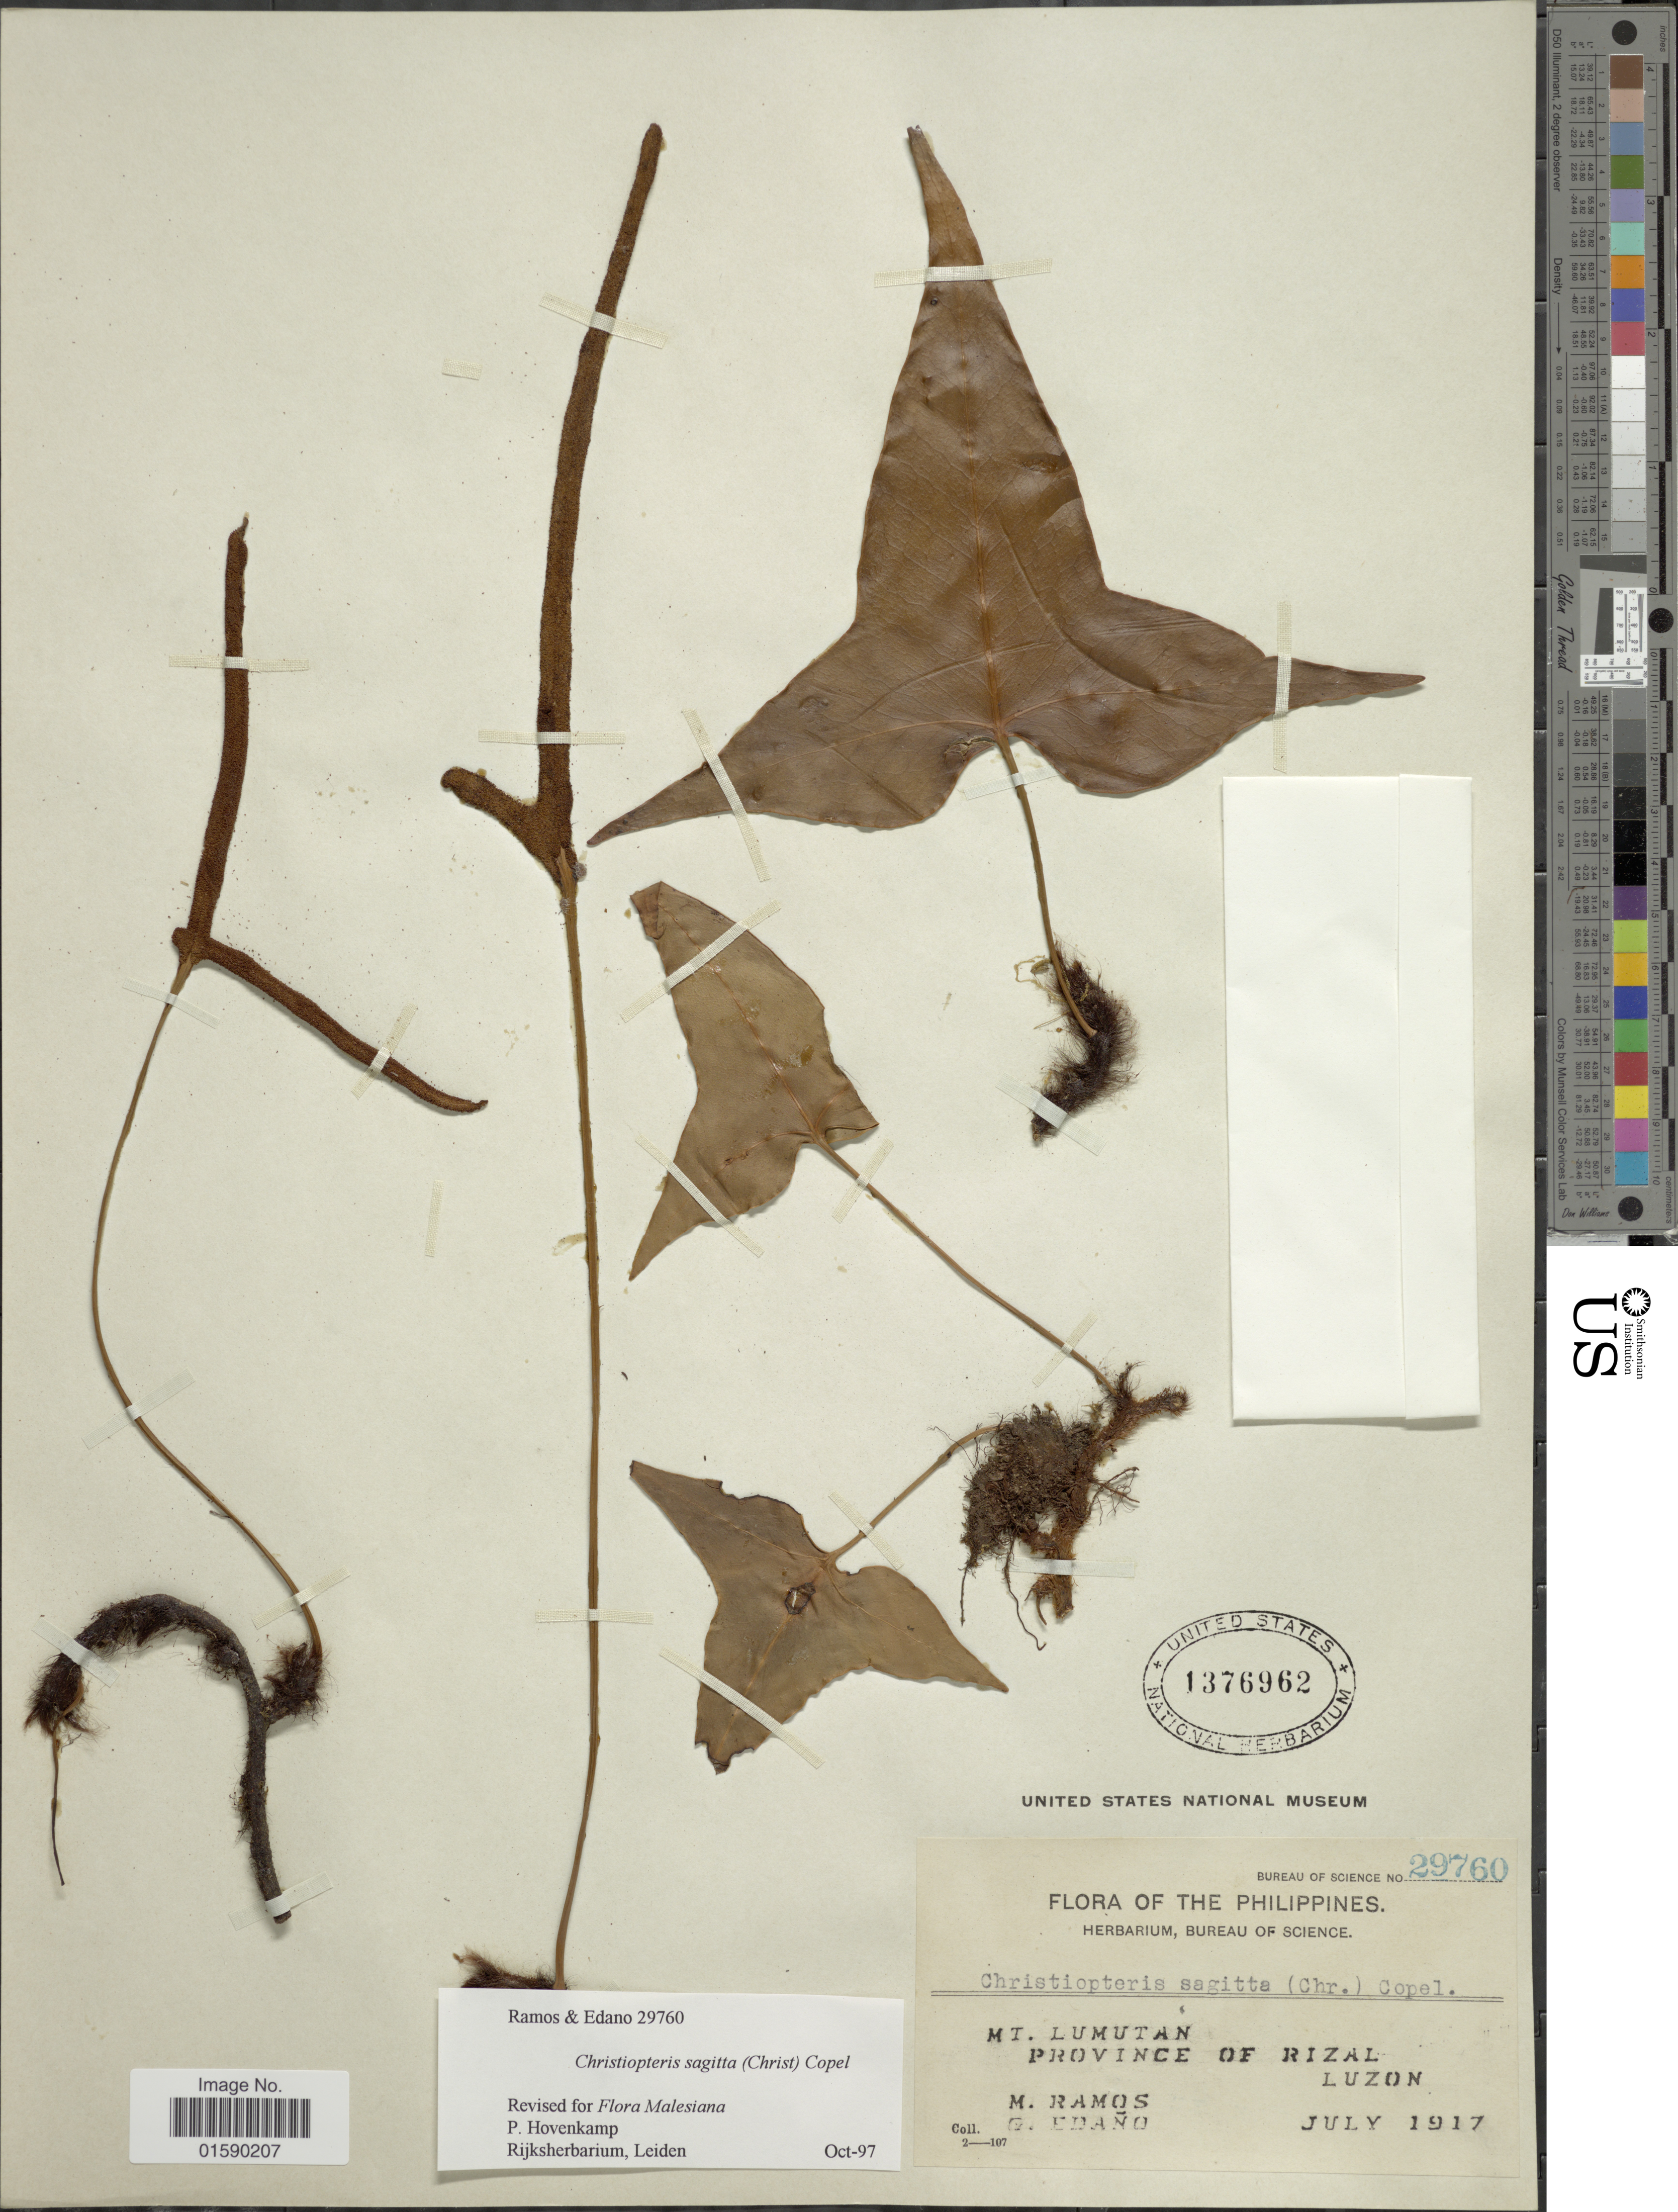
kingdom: Plantae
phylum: Tracheophyta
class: Polypodiopsida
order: Polypodiales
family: Polypodiaceae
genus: Christiopteris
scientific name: Christiopteris sagitta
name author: (Christ) Copel.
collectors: M. Ramos & G. Edaño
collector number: Bureau of science 29760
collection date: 1917-07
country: Philippines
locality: Mt. Lumutan, Province of Rizal, Luzon.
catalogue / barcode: US 1376962